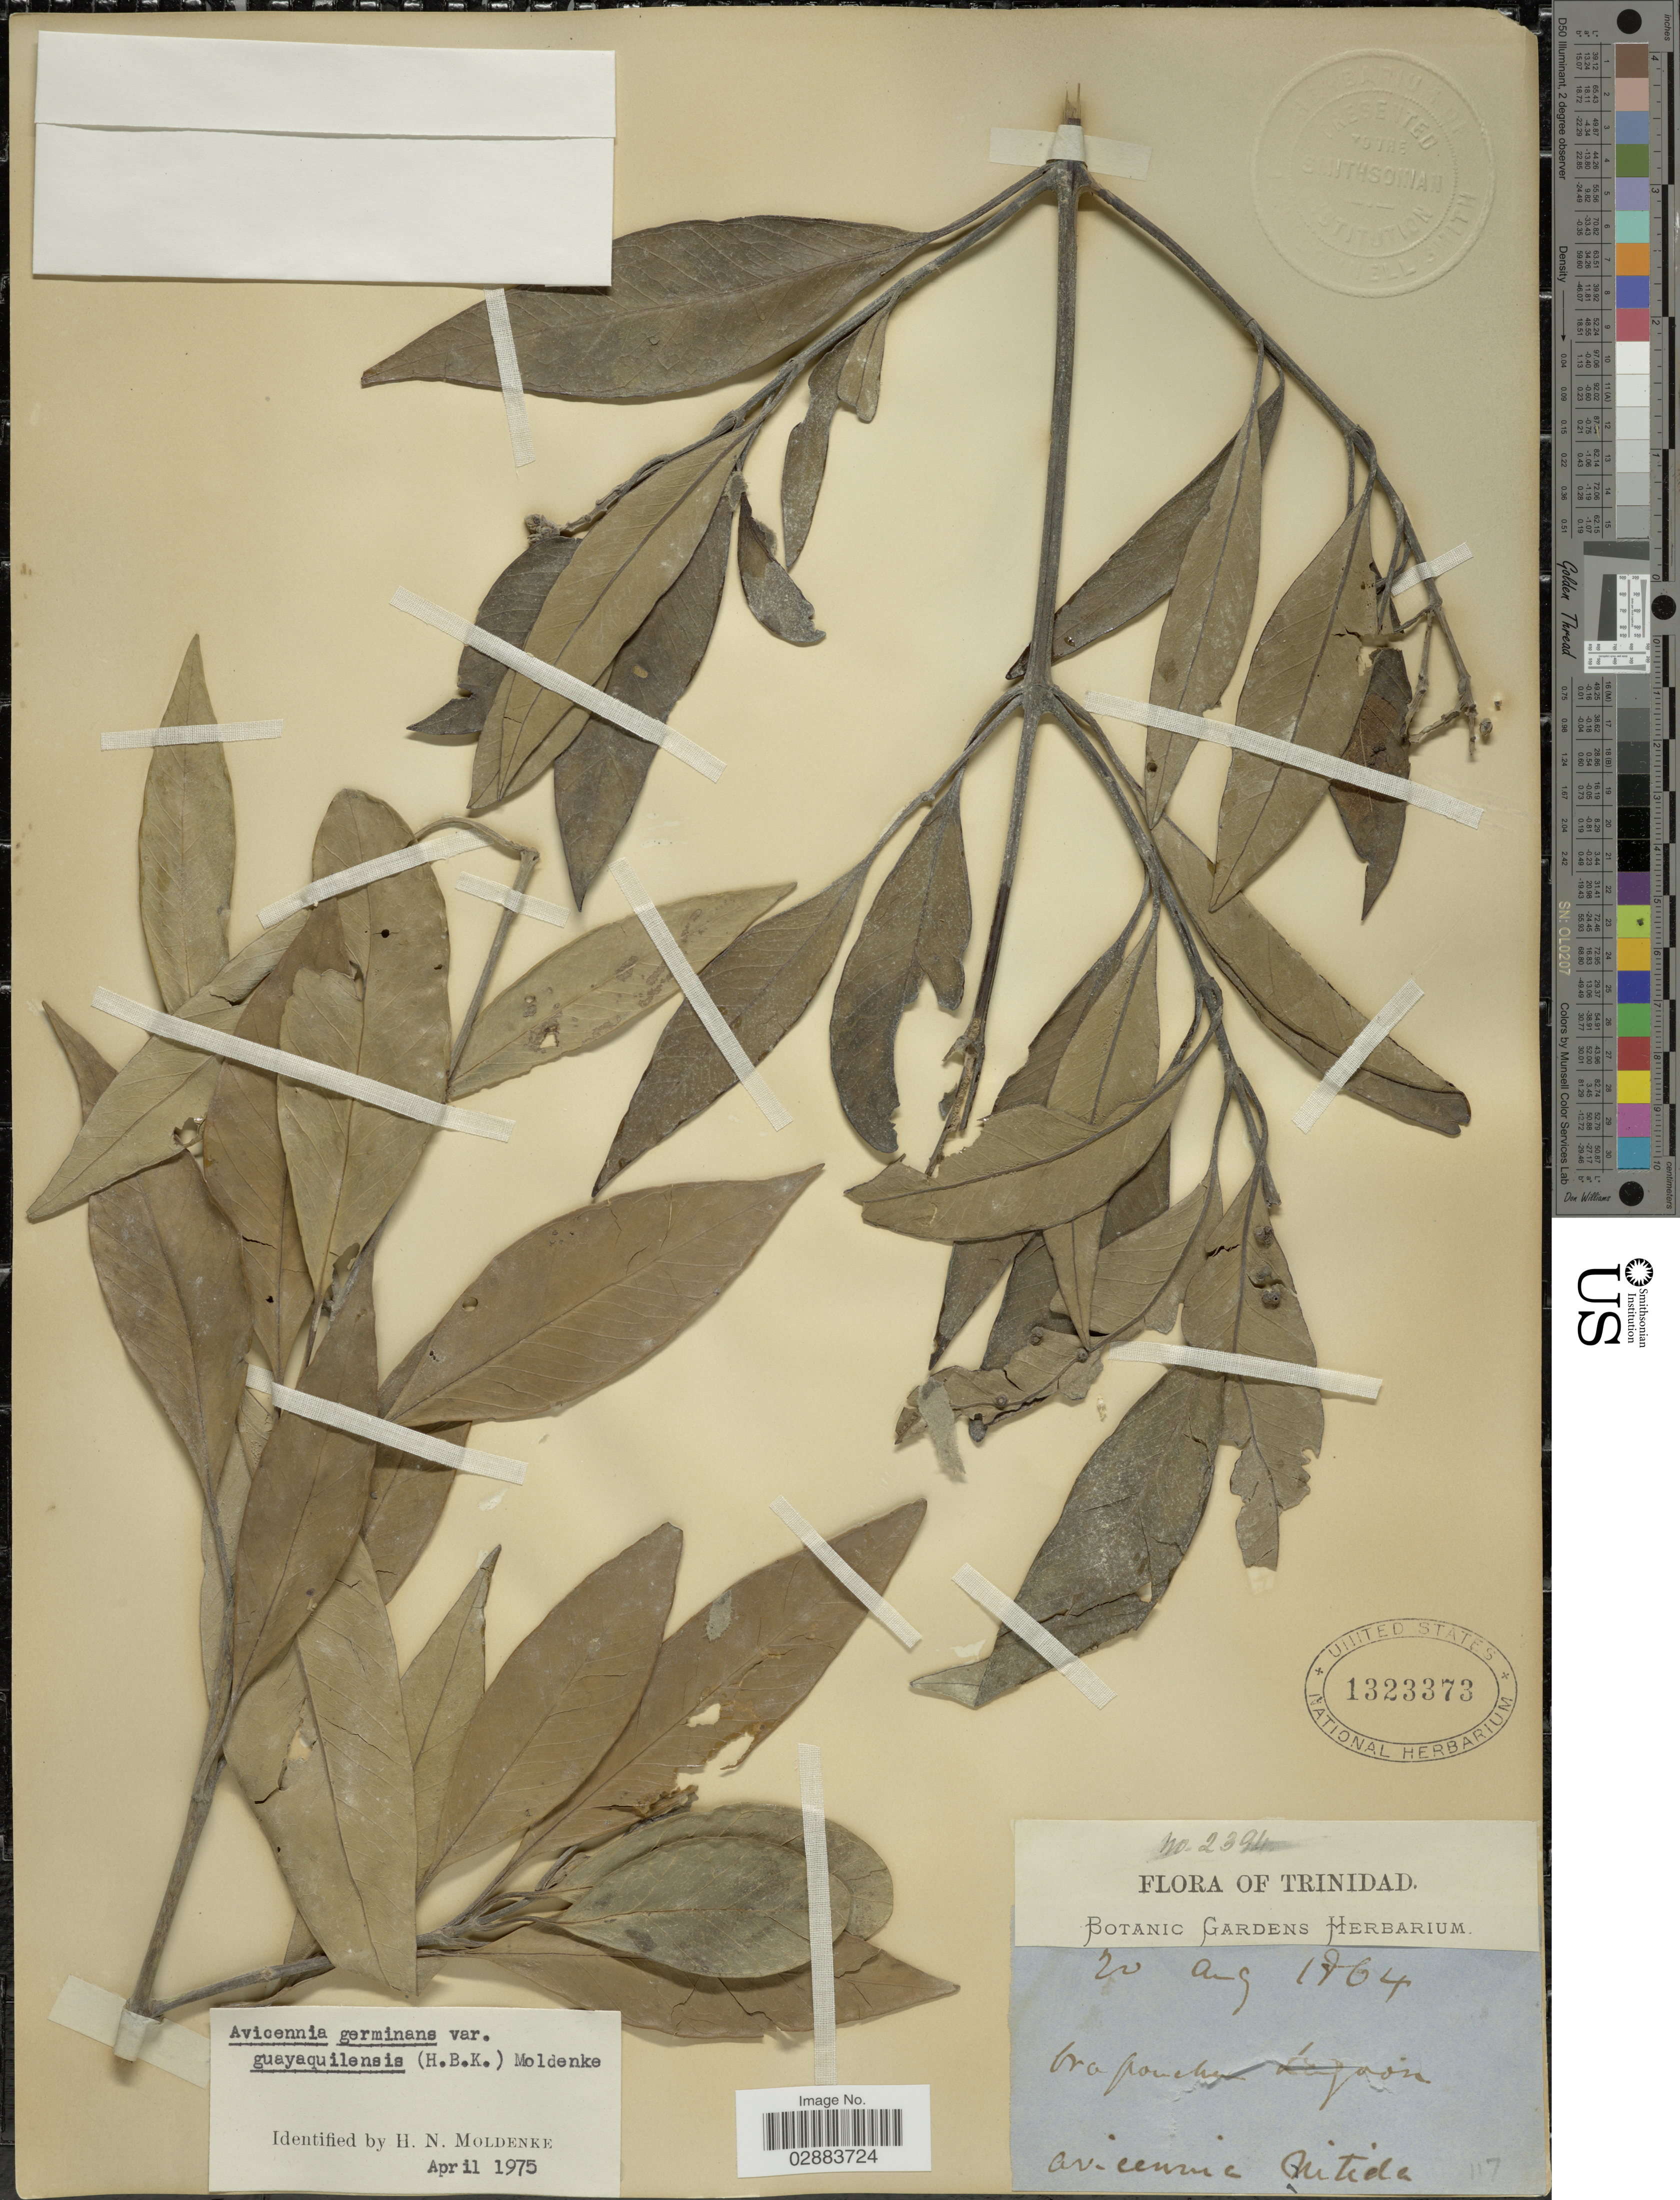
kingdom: Plantae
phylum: Tracheophyta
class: Magnoliopsida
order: Lamiales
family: Acanthaceae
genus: Avicennia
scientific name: Avicennia germinans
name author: (L.) L.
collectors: ex herb. Botanic Gardens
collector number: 2394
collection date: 1964-08-20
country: Trinidad and Tobago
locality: Trinidad. Oropouche Lagoon.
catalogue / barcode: US 1323373